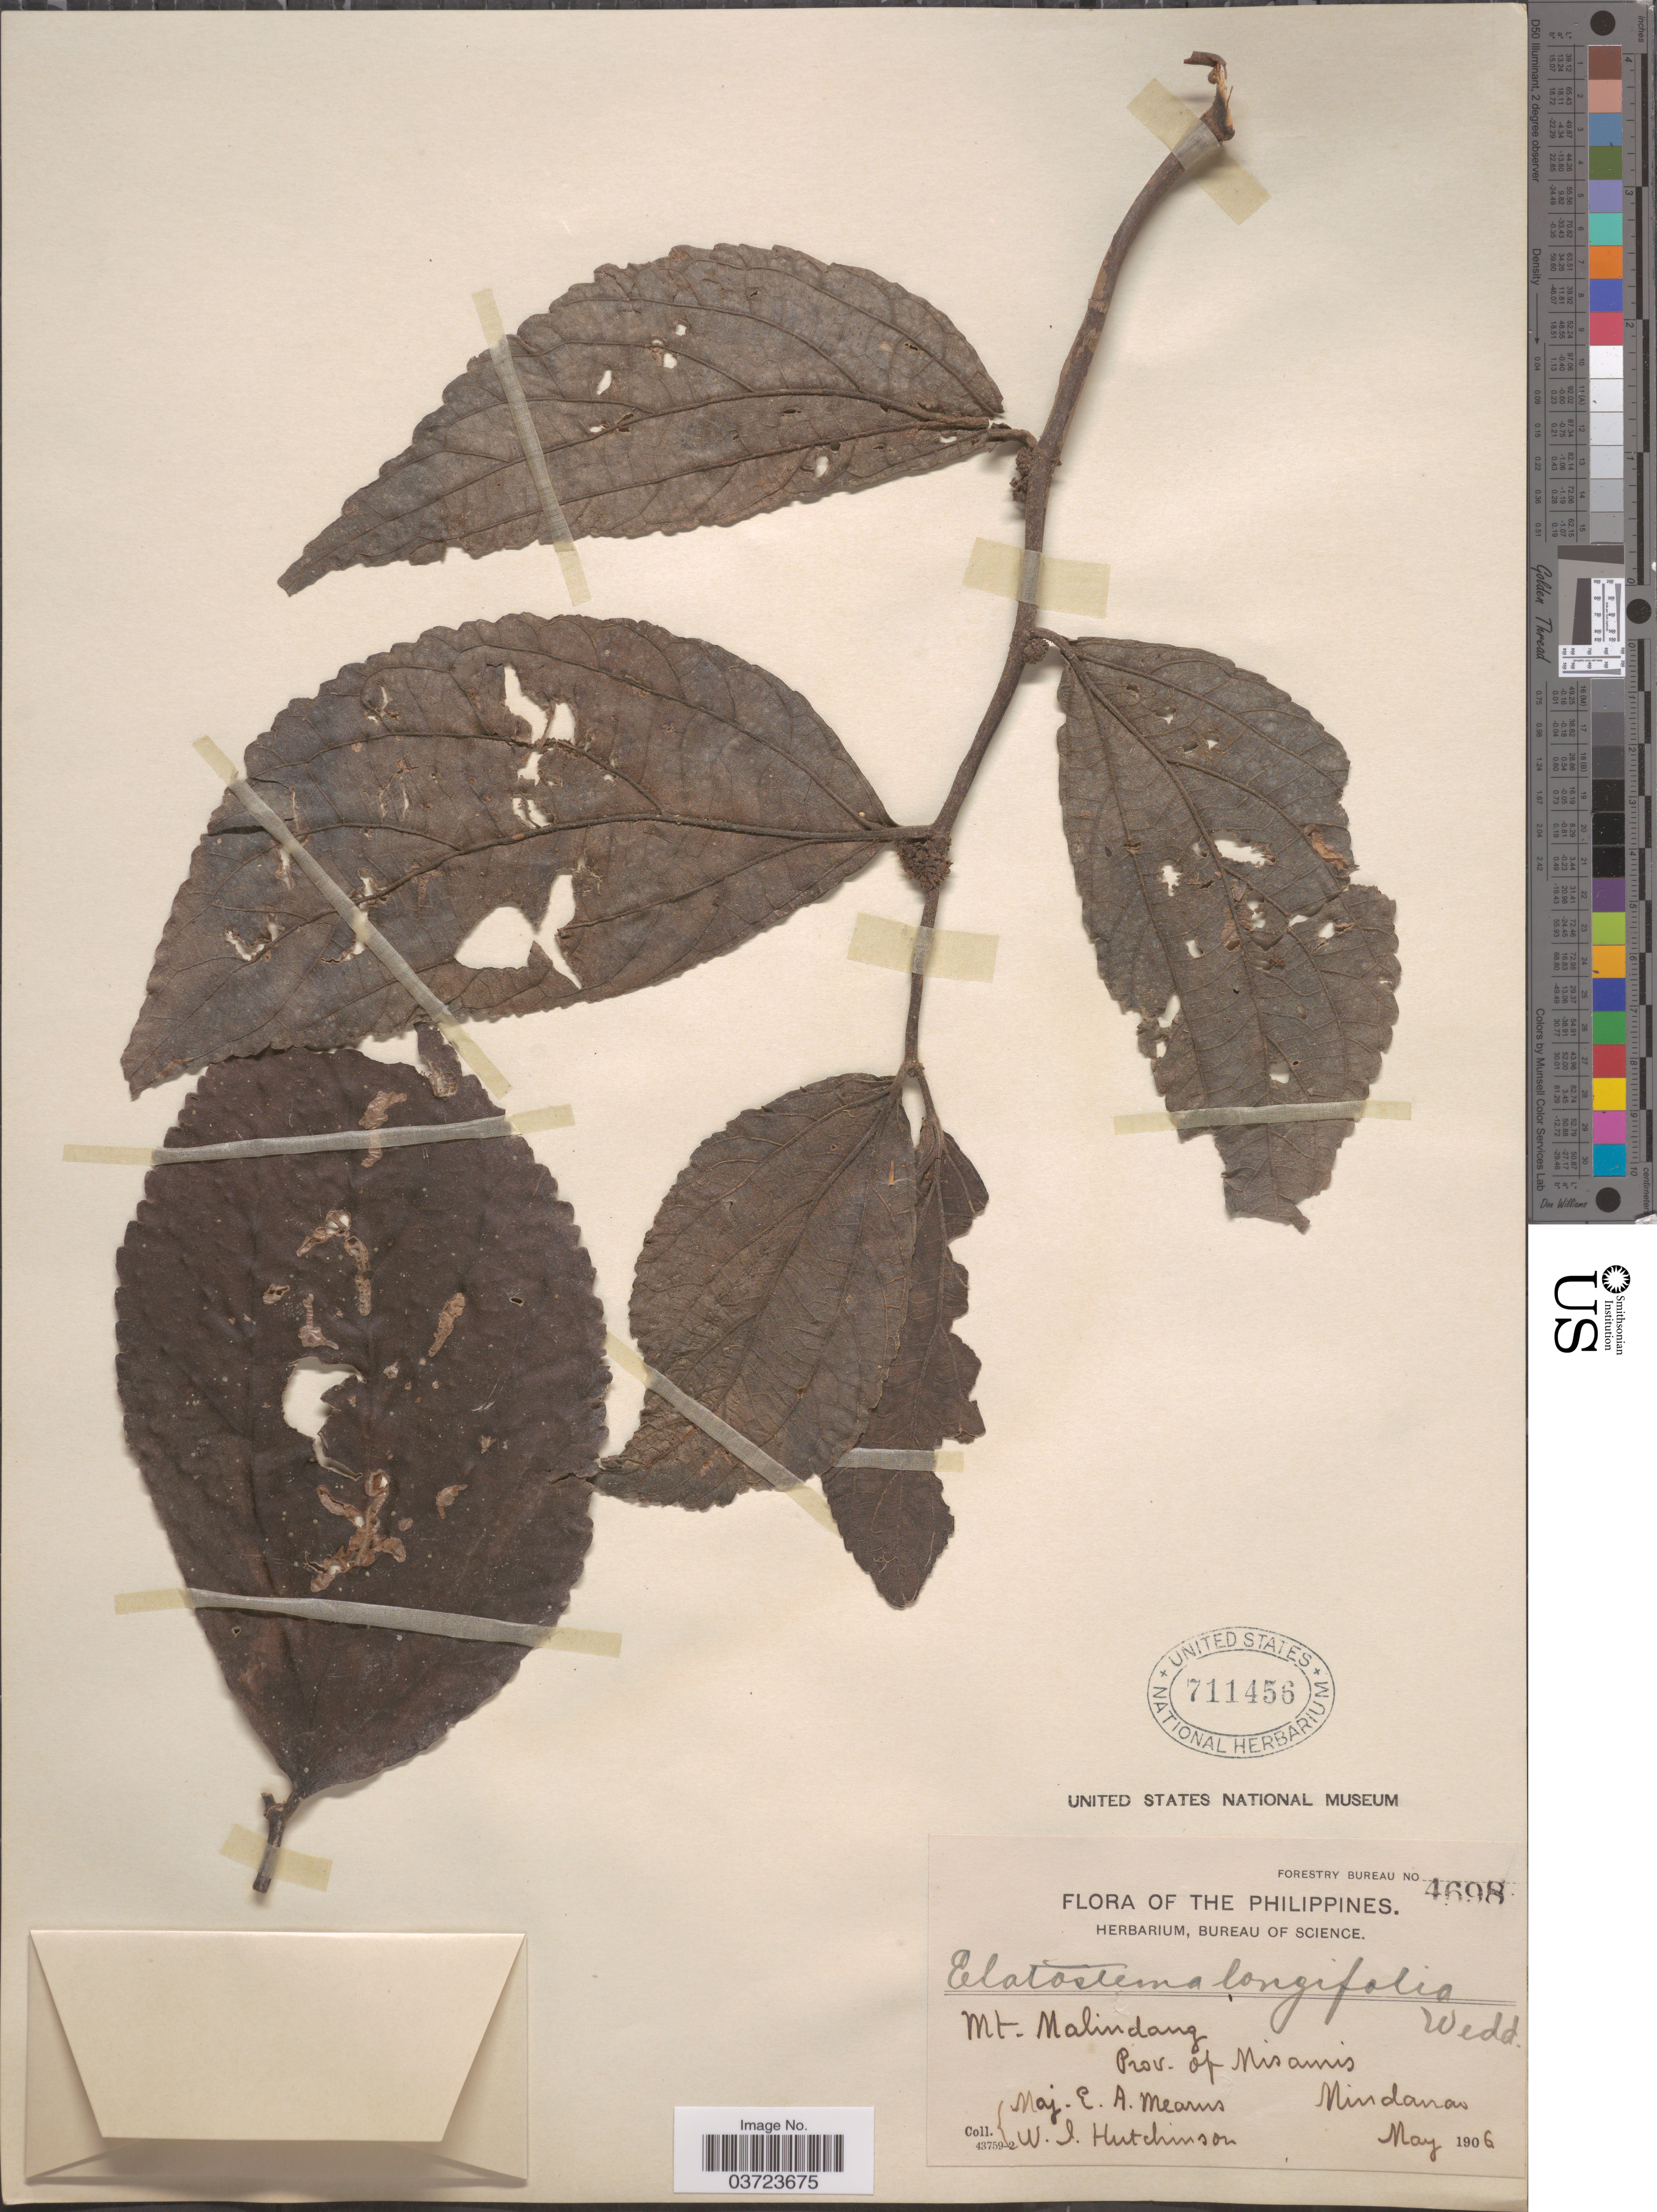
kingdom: Plantae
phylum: Tracheophyta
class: Magnoliopsida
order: Rosales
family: Urticaceae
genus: Elatostema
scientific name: Elatostema longifolium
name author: Wedd.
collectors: E. A. Mearns & W. I. Hutchinson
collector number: Forestry Bureau 4698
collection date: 1906-05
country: Philippines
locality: Mt. Malindang. Prov. of Misamis. Mindanao.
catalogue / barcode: US 711456